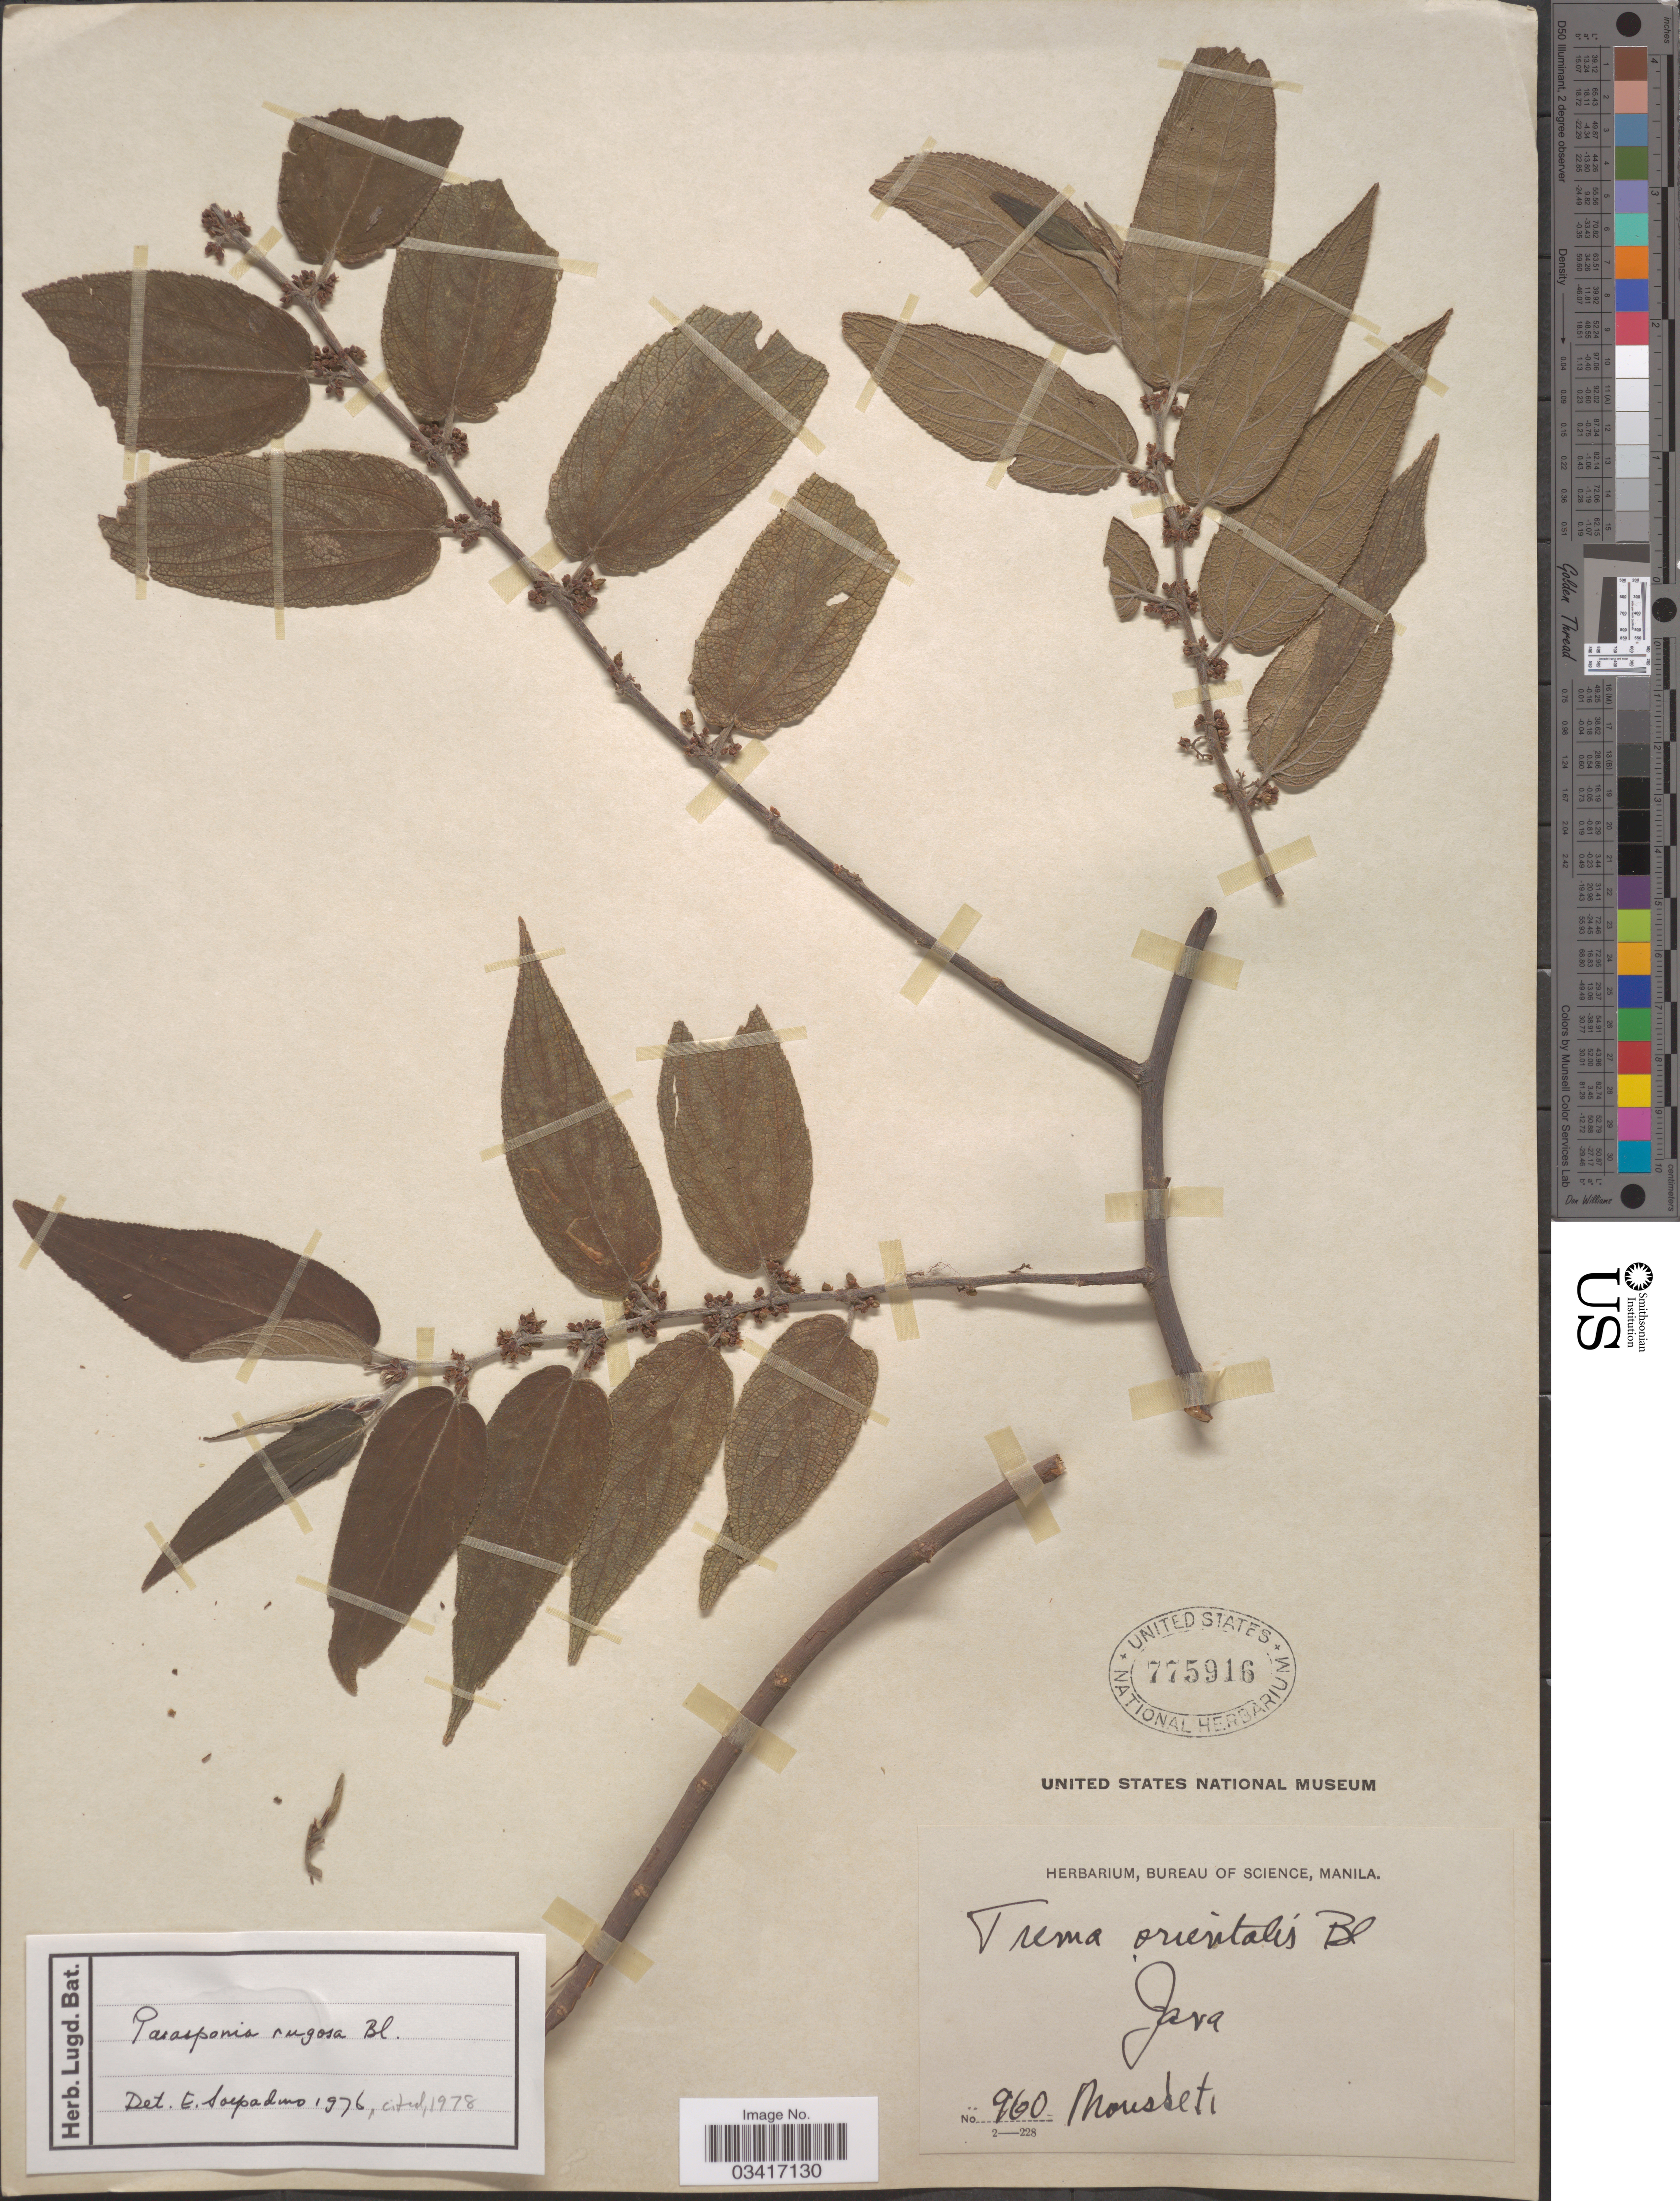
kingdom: Plantae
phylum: Tracheophyta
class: Magnoliopsida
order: Rosales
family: Cannabaceae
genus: Parasponia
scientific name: Parasponia rugosa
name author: Blume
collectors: Mousseti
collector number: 960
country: Indonesia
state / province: Java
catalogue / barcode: US 775916